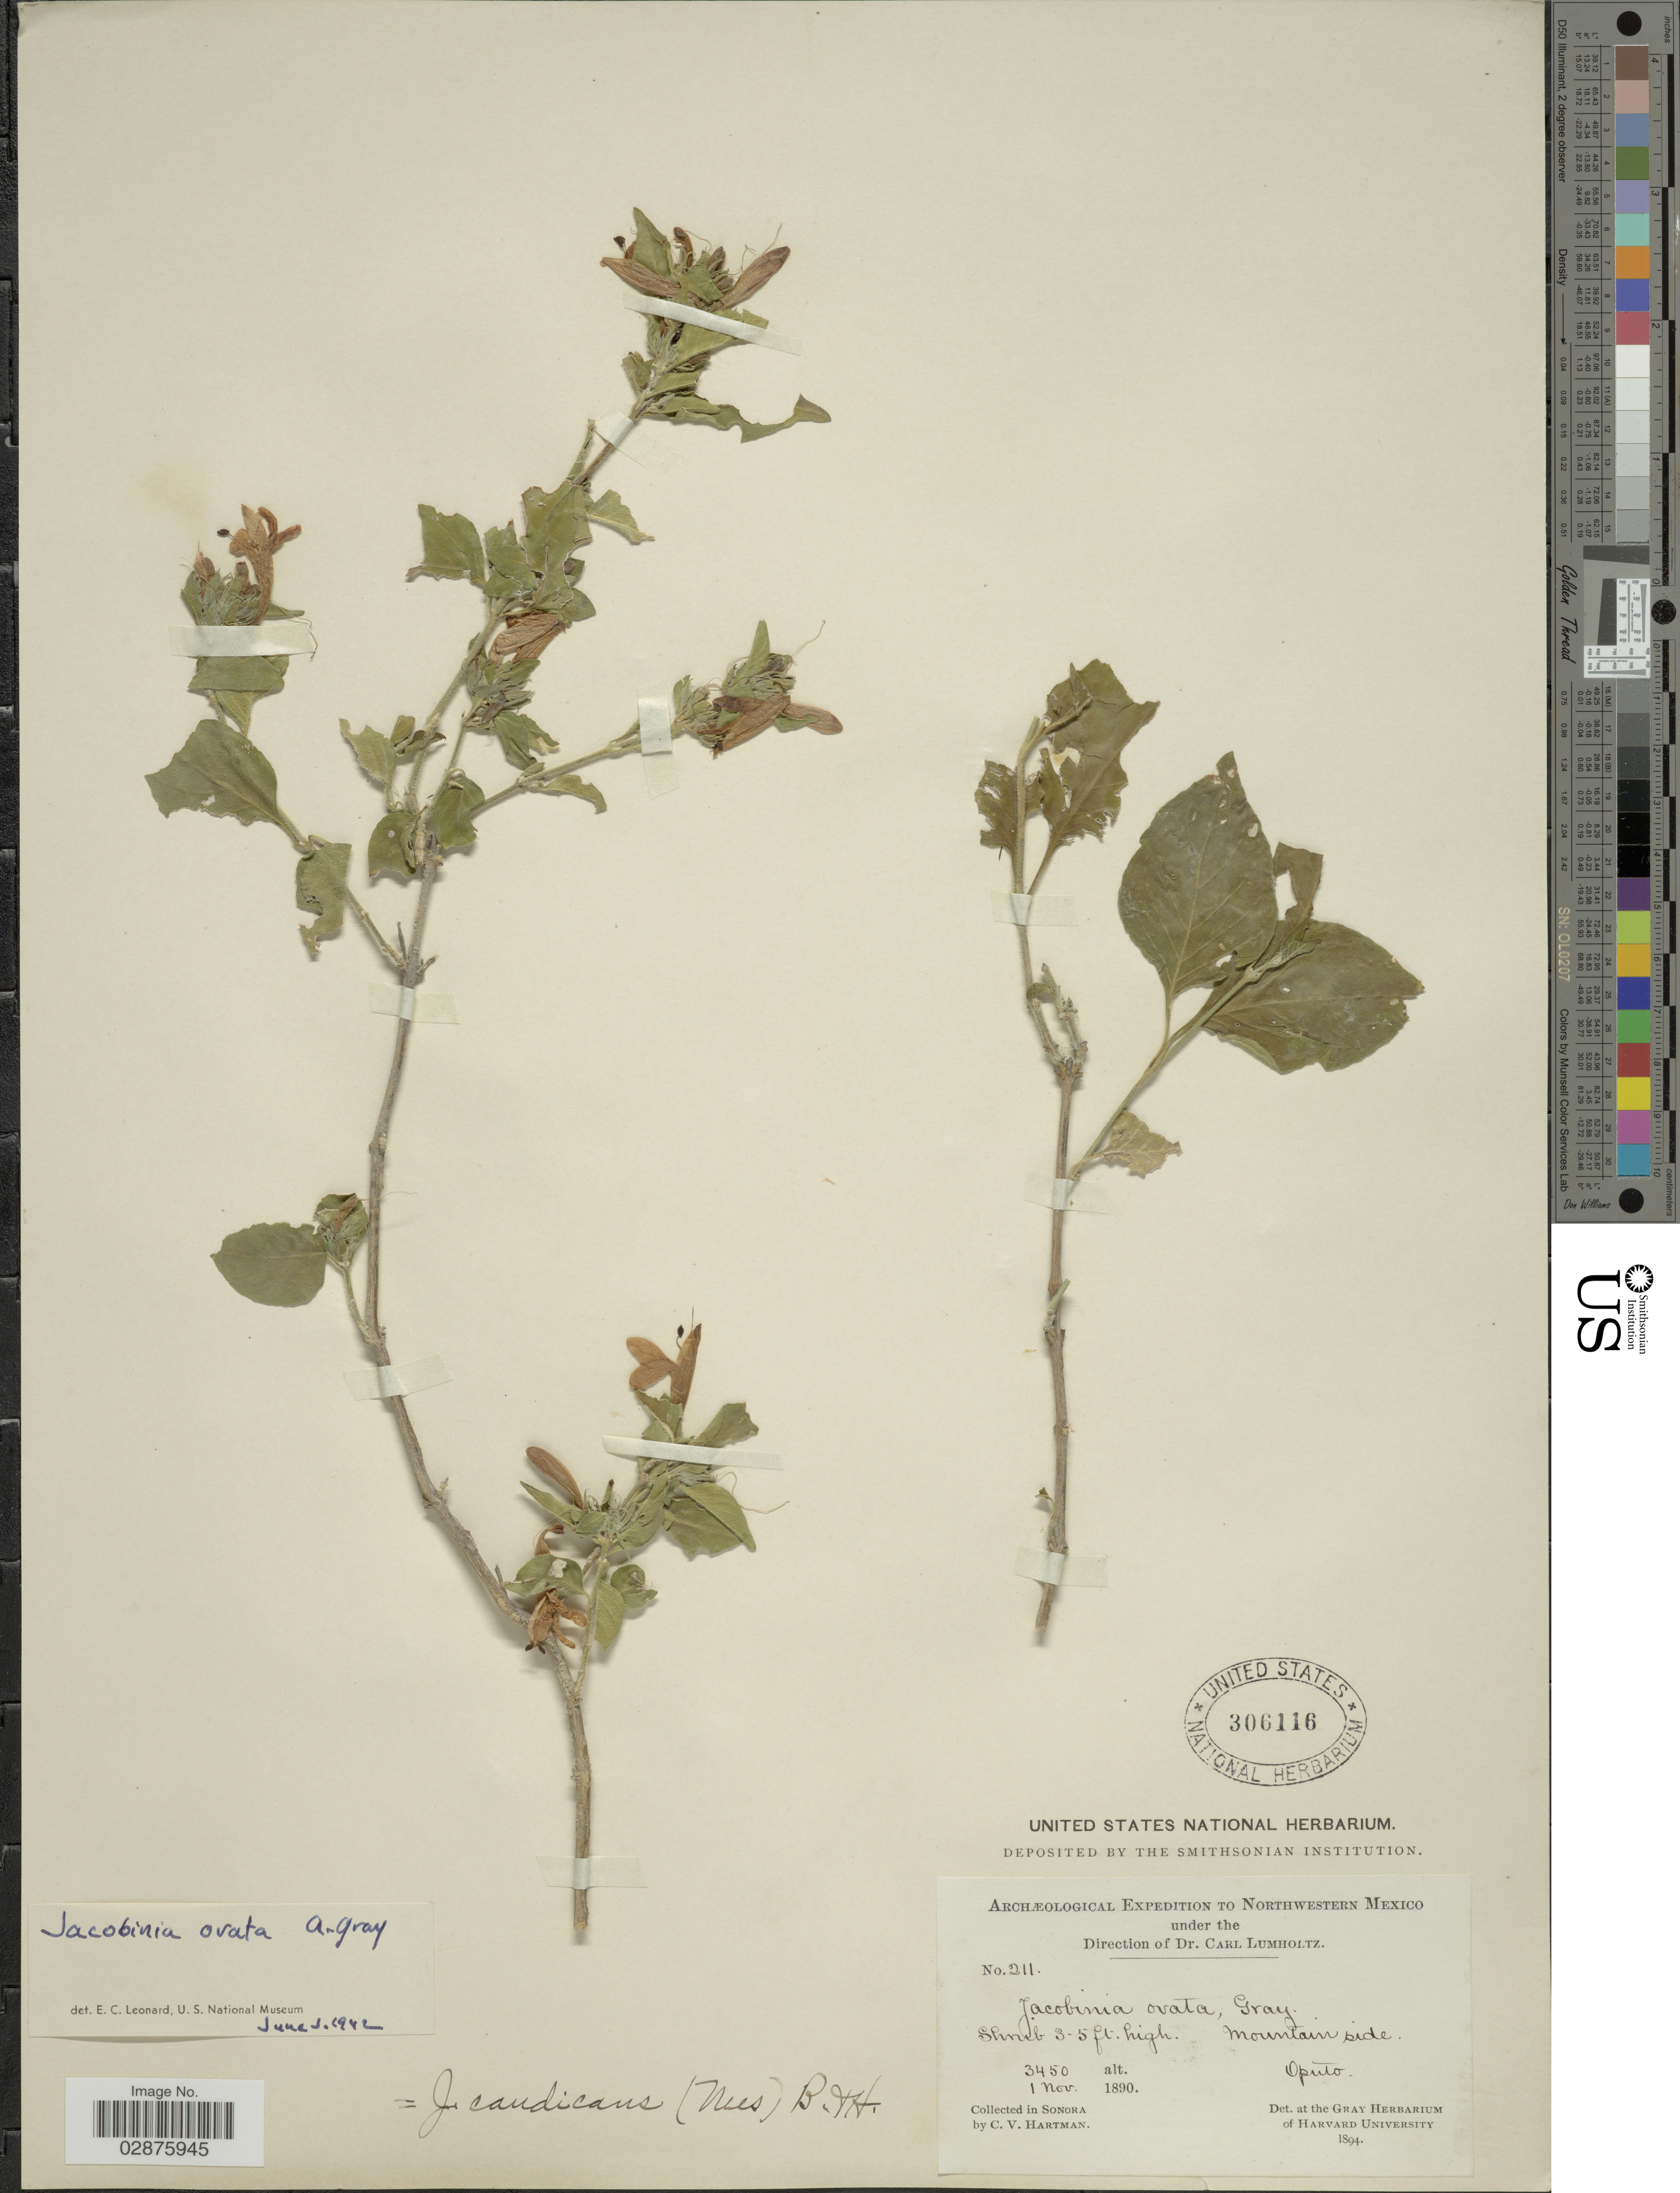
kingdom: Plantae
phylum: Tracheophyta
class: Magnoliopsida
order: Lamiales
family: Acanthaceae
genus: Justicia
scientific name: Justicia candicans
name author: (Nees) L.D. Benson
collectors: C. V. Hartman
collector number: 211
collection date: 1890-11-01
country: Mexico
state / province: Sonora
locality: Northwestern Mexico, mountain side, Oputo.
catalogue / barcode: US 306116